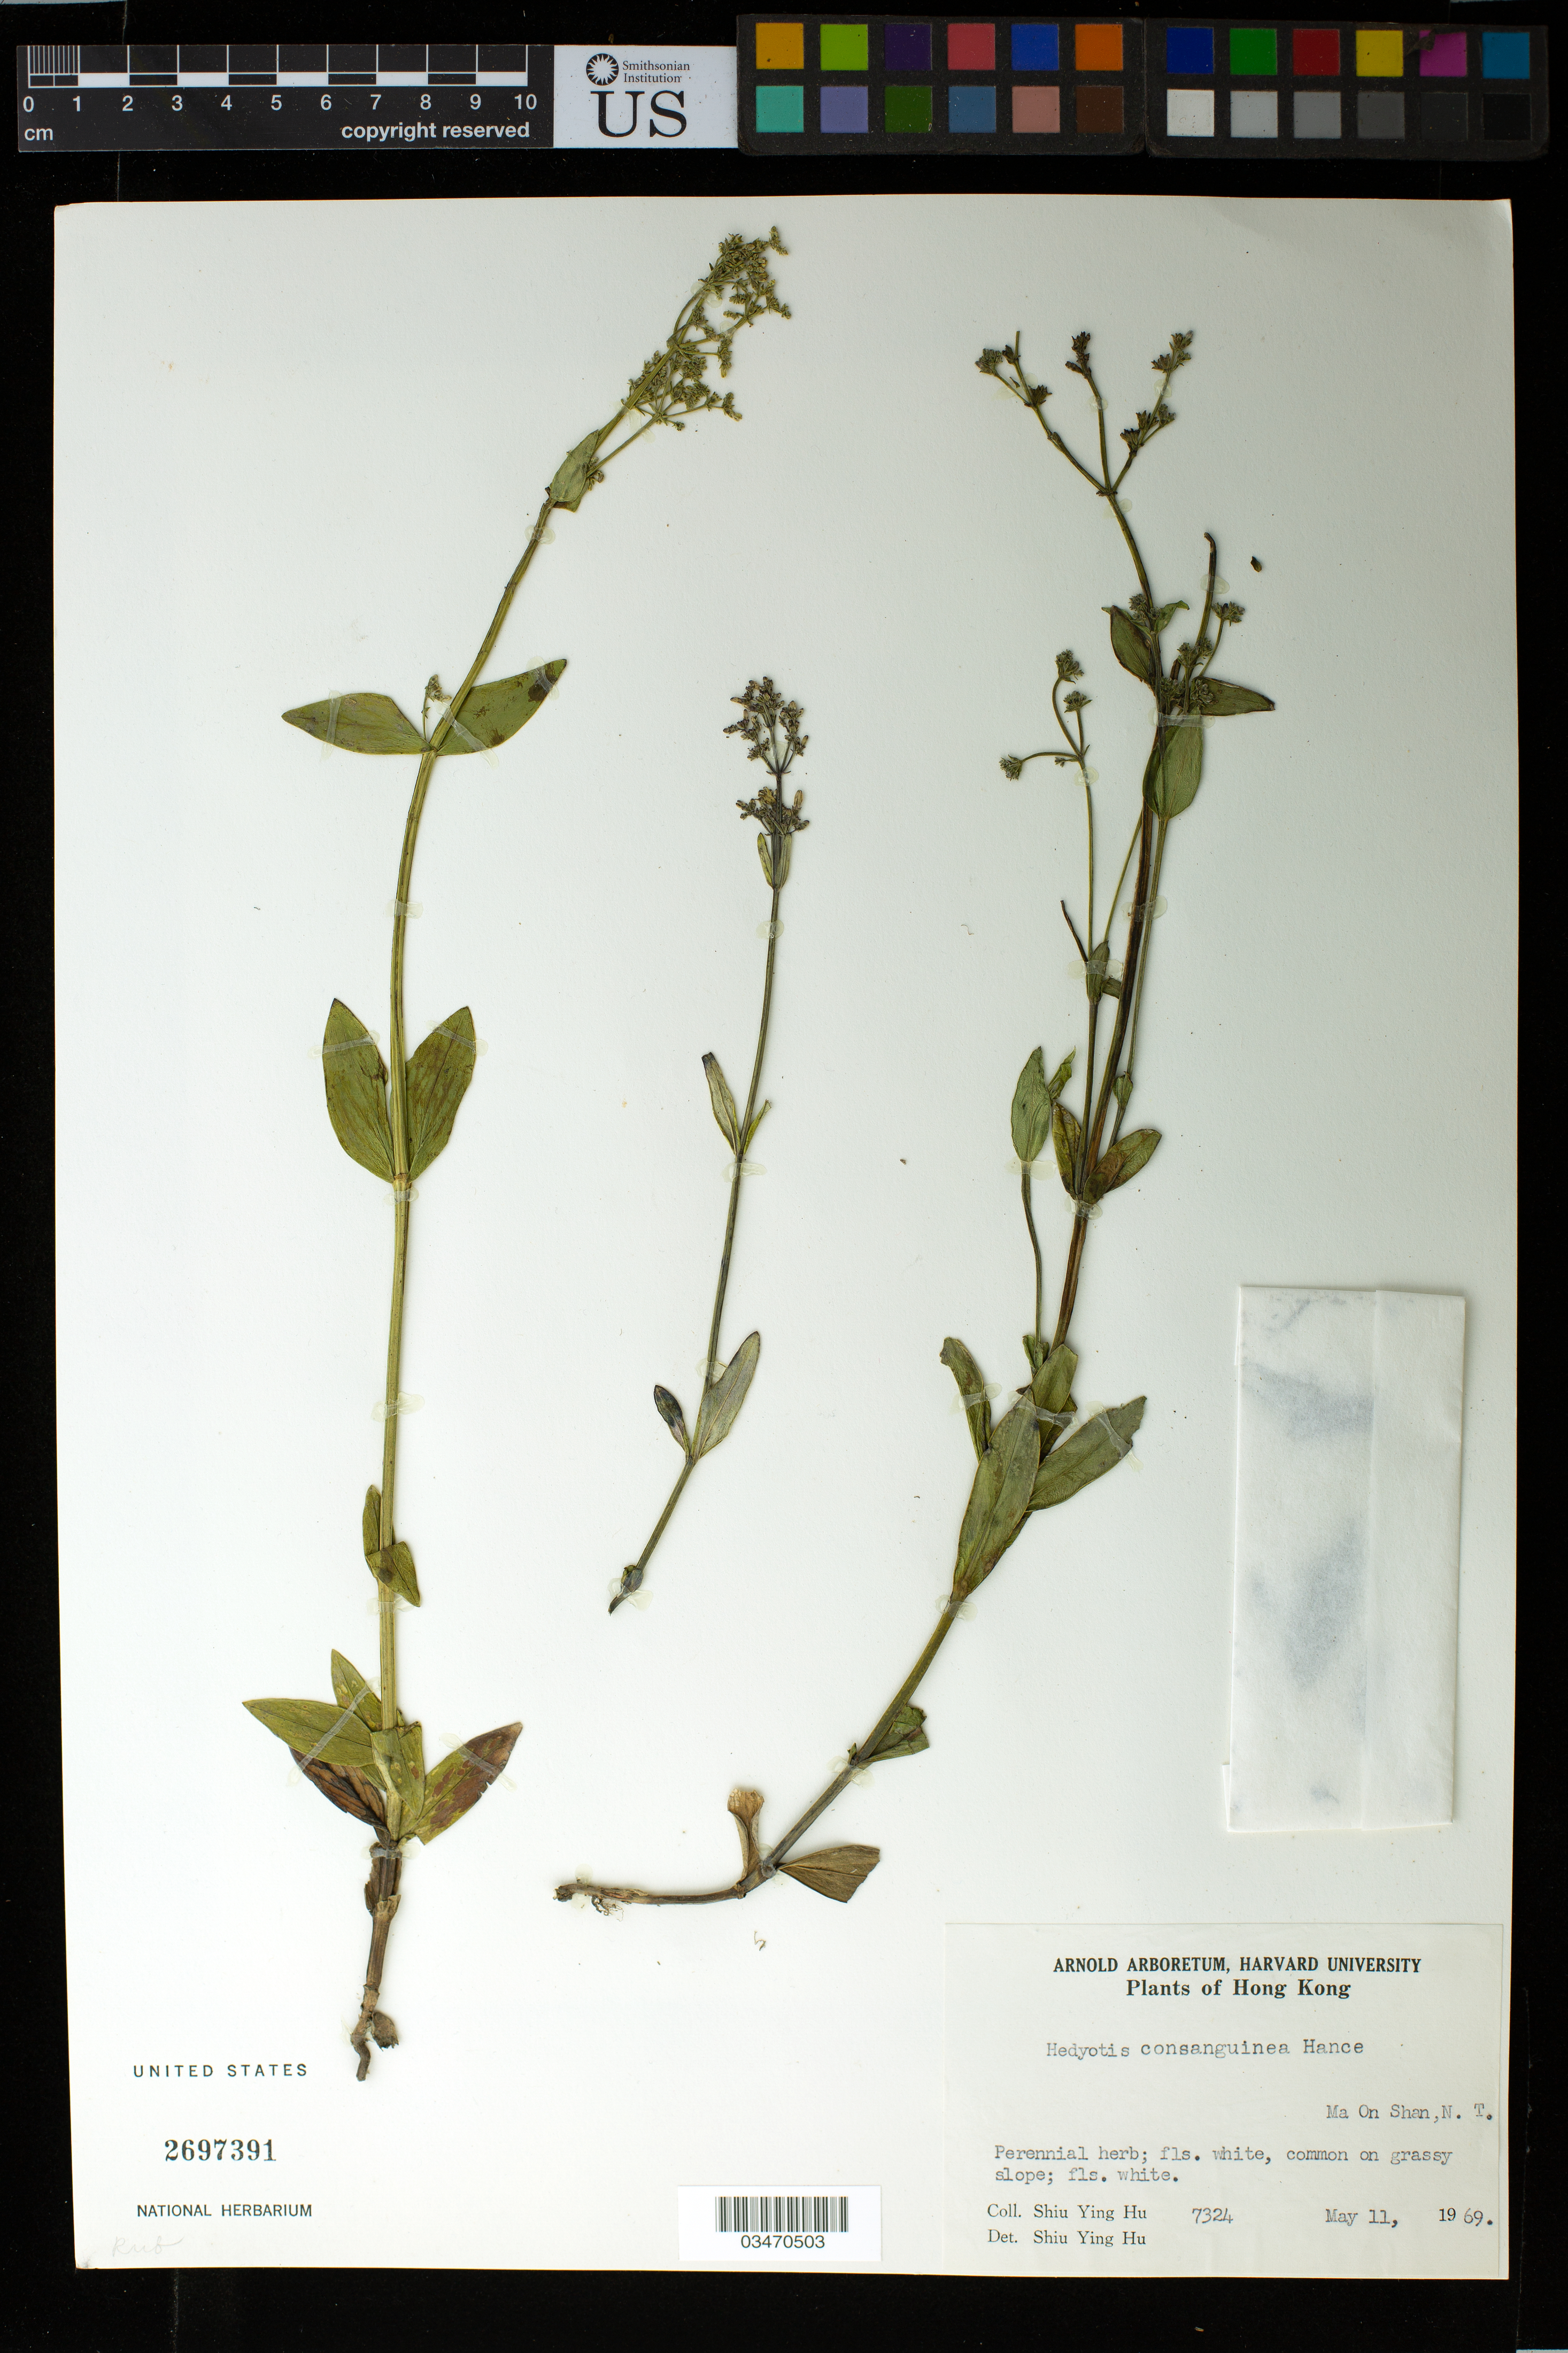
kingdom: Plantae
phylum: Tracheophyta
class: Magnoliopsida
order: Gentianales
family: Rubiaceae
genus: Hedyotis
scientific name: Hedyotis consanguinea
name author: Hance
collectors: S. Y. Hu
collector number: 7324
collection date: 1969-05-11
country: China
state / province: Hong Kong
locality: Ma On Shan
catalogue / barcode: US 2697391